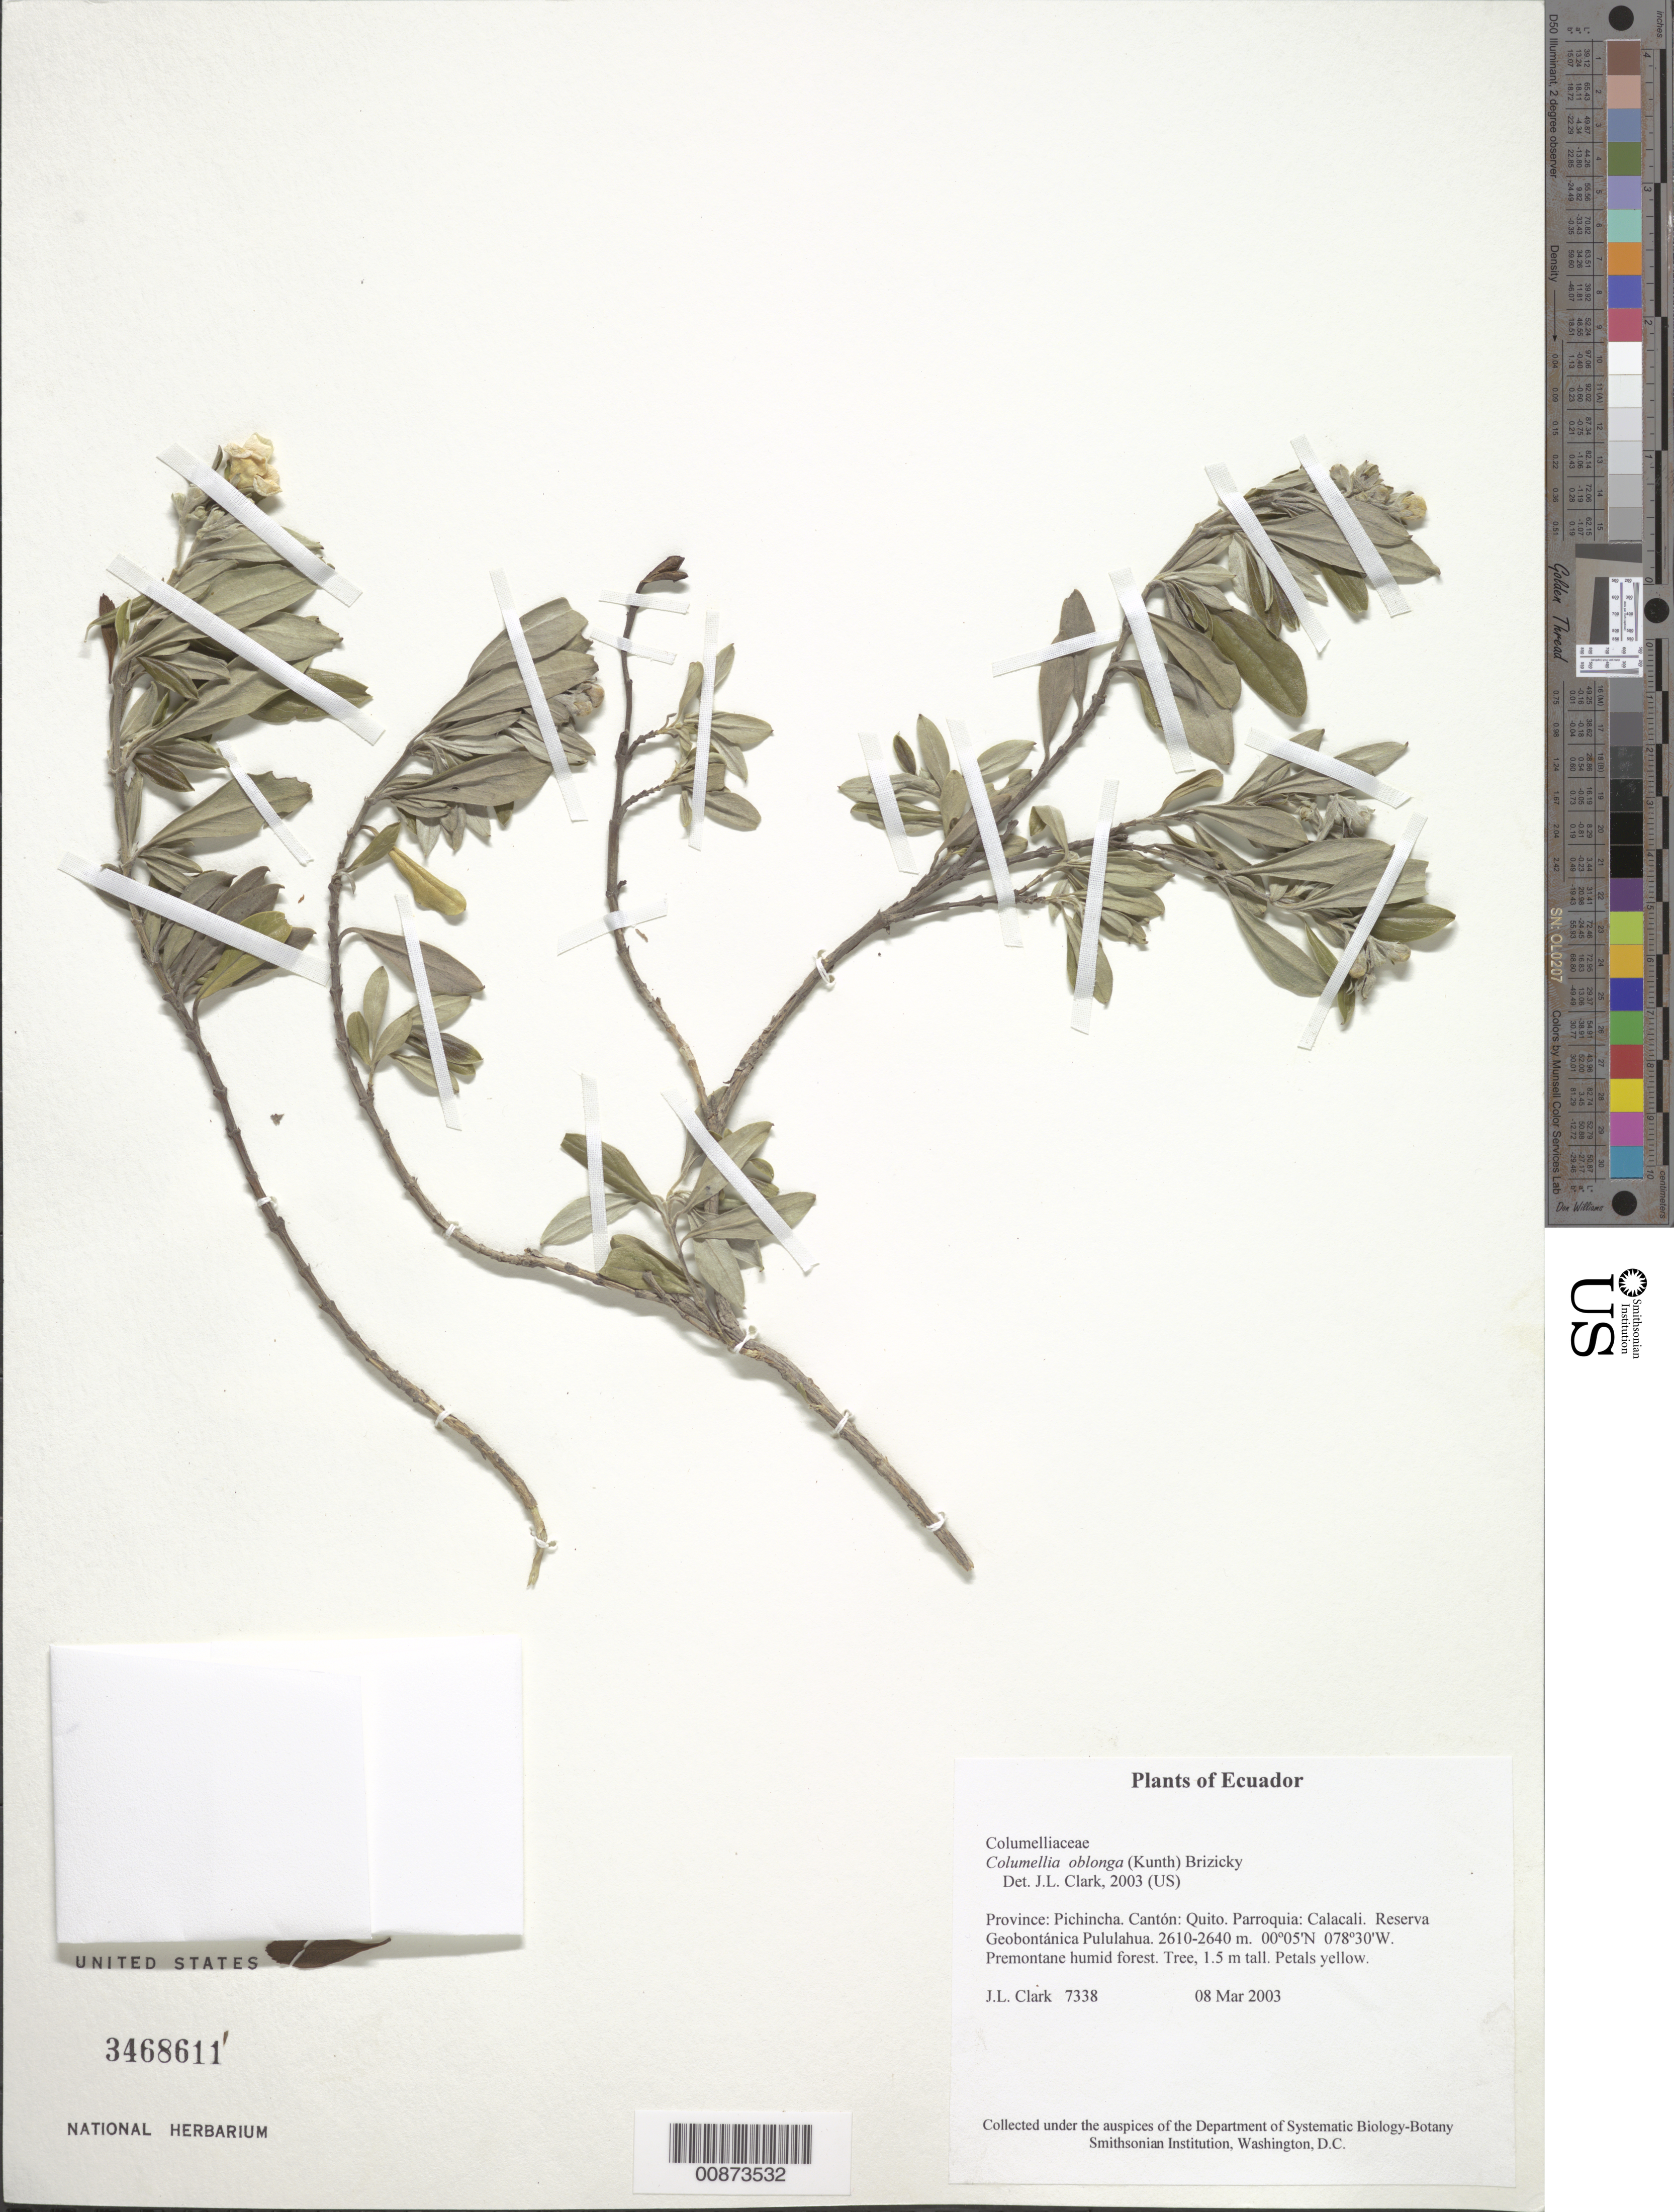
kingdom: Plantae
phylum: Tracheophyta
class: Magnoliopsida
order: Bruniales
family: Columelliaceae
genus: Columellia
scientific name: Columellia oblonga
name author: Ruiz & Pav.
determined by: Clark, J. L., (SEL), The Marie Selby Botanical Garden (UNITED STATES)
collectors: J. L. Clark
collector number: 07338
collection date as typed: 08 Mar 2003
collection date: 2003-03-08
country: Ecuador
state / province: Pichincha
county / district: Quito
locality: Parroquia: Calacali. Reserva Geobontánica Pululahua.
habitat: Premontane humid forest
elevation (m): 2610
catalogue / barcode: US 3468611